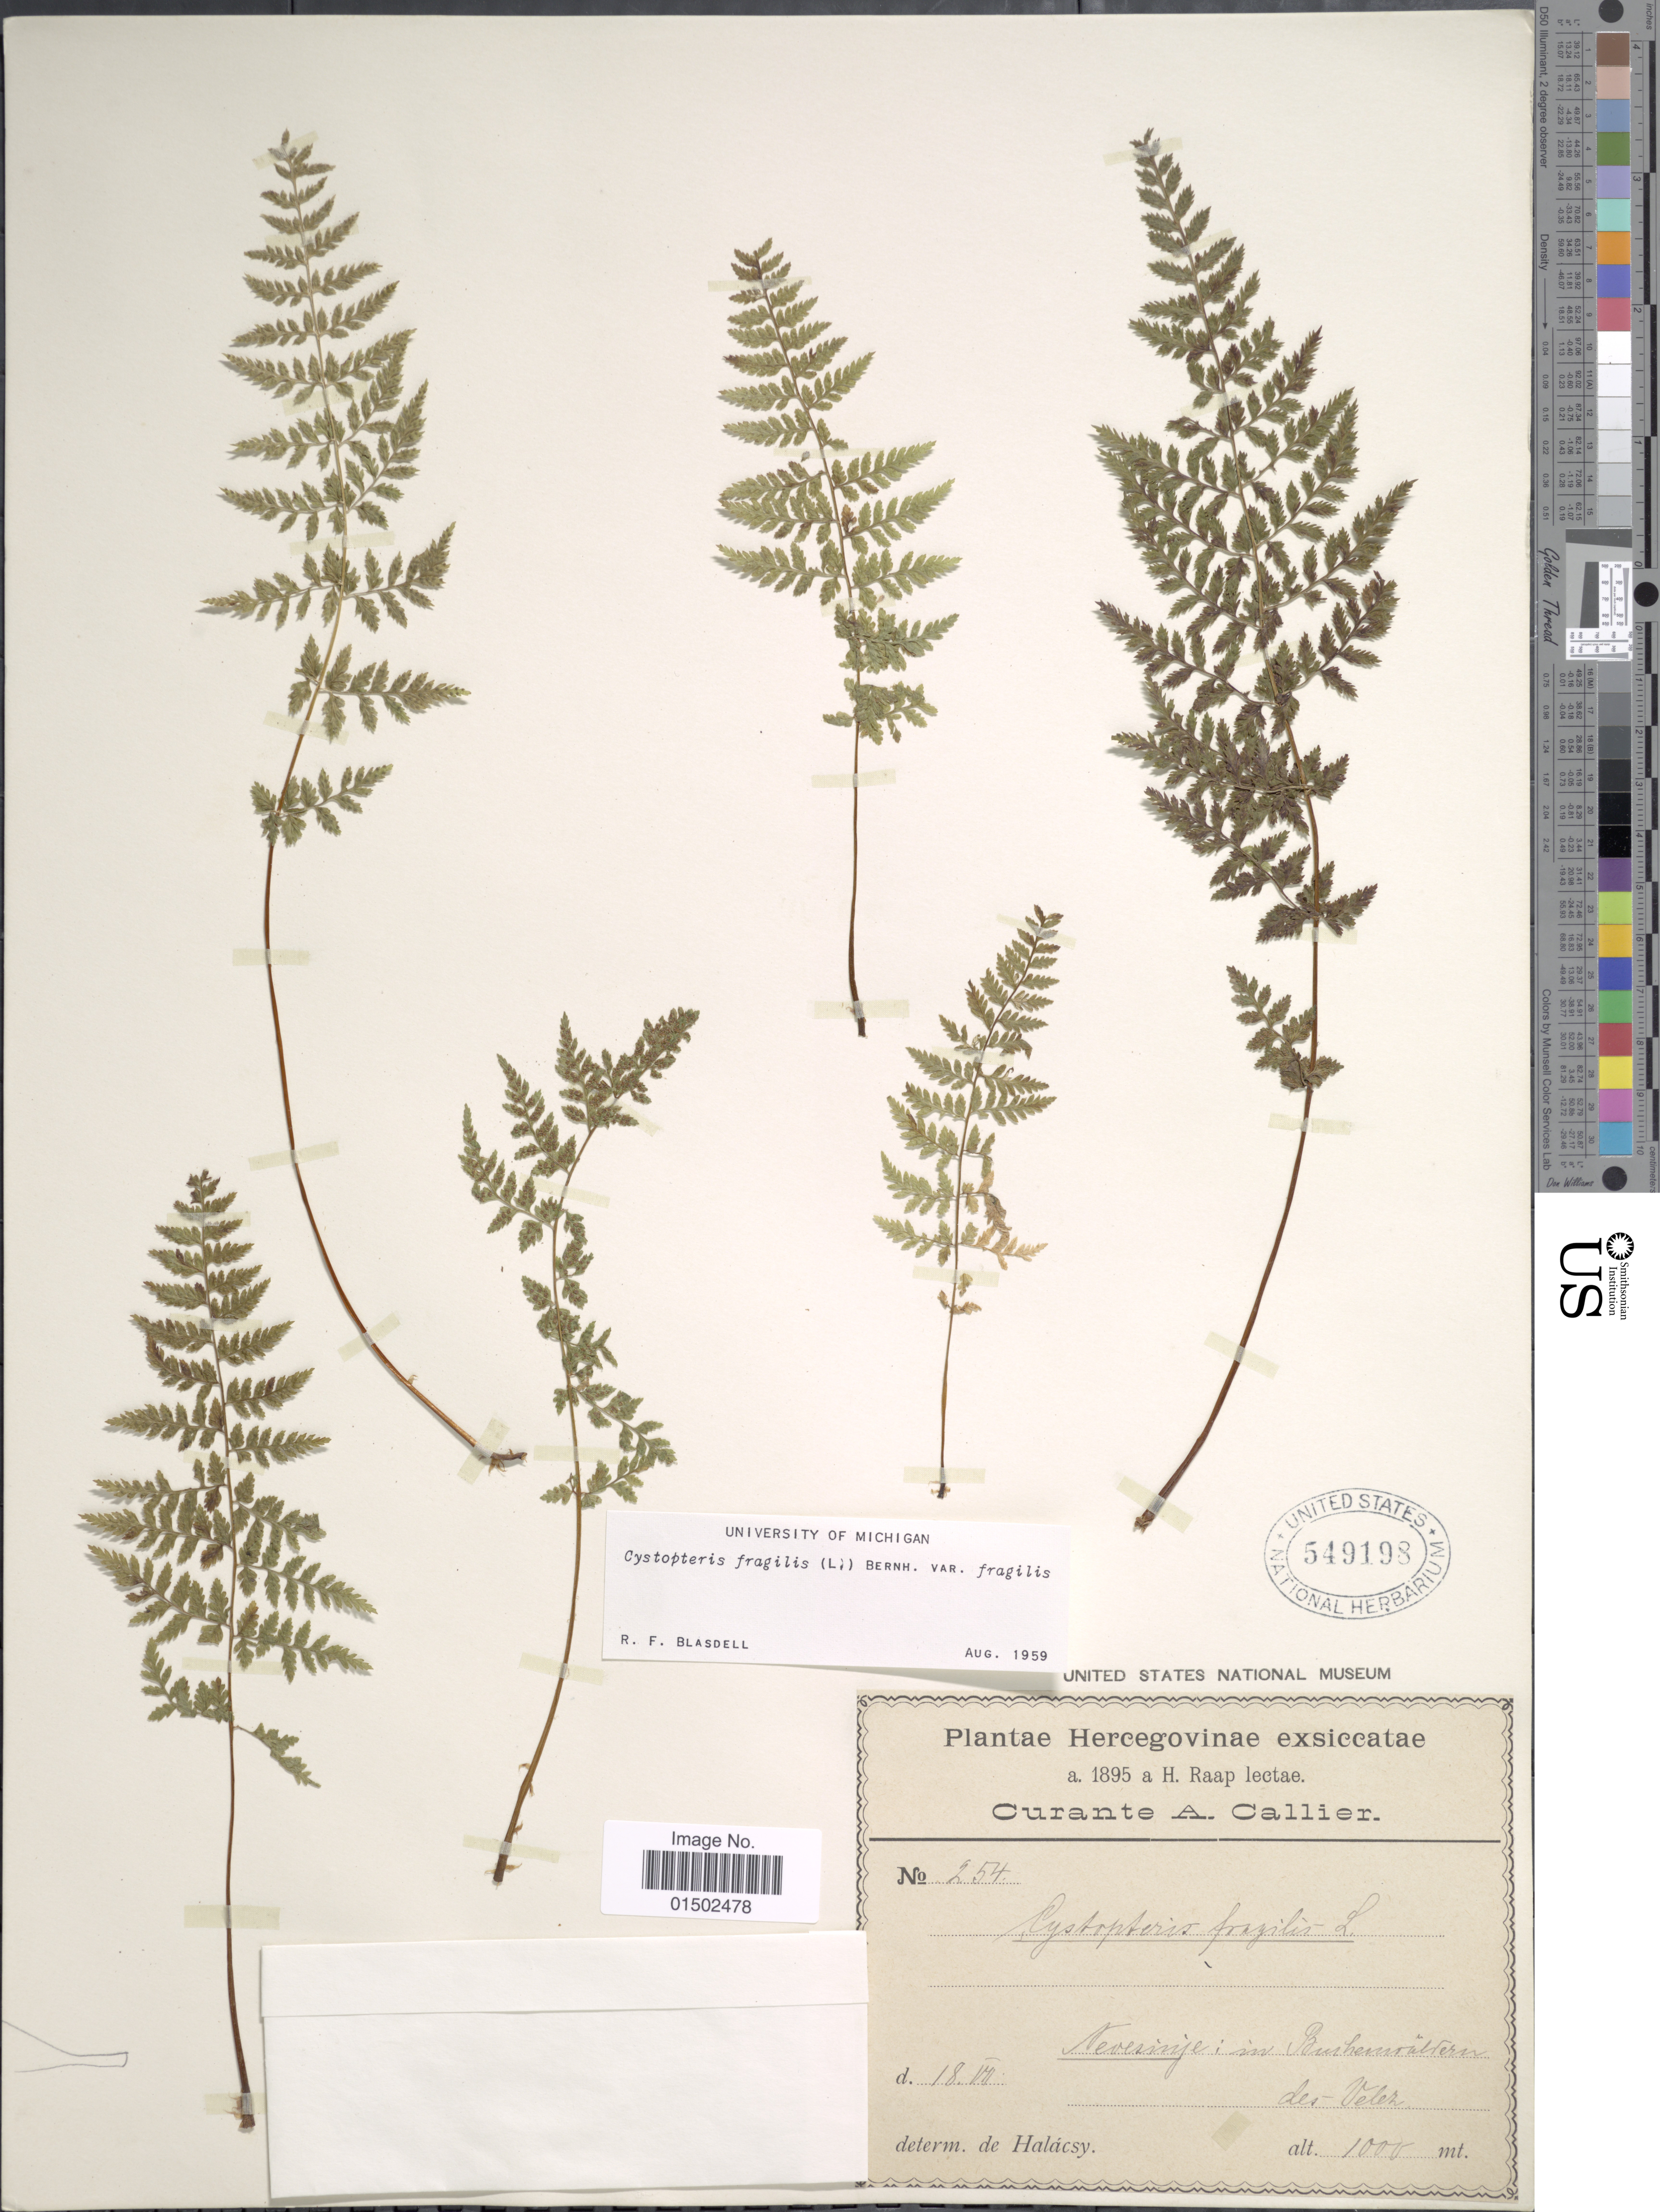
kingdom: Plantae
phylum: Tracheophyta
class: Polypodiopsida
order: Polypodiales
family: Cystopteridaceae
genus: Cystopteris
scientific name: Cystopteris fragilis var. fragilis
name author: (L.) Bernh.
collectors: H. Raap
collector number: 254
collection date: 1895-07-18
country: Bosnia and Herzegovina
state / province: Srpska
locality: Hercegovinae exsiccatae, Nevesinje: in Buchenwalden des Velez. [interpreted]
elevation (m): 1000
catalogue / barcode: US 549198